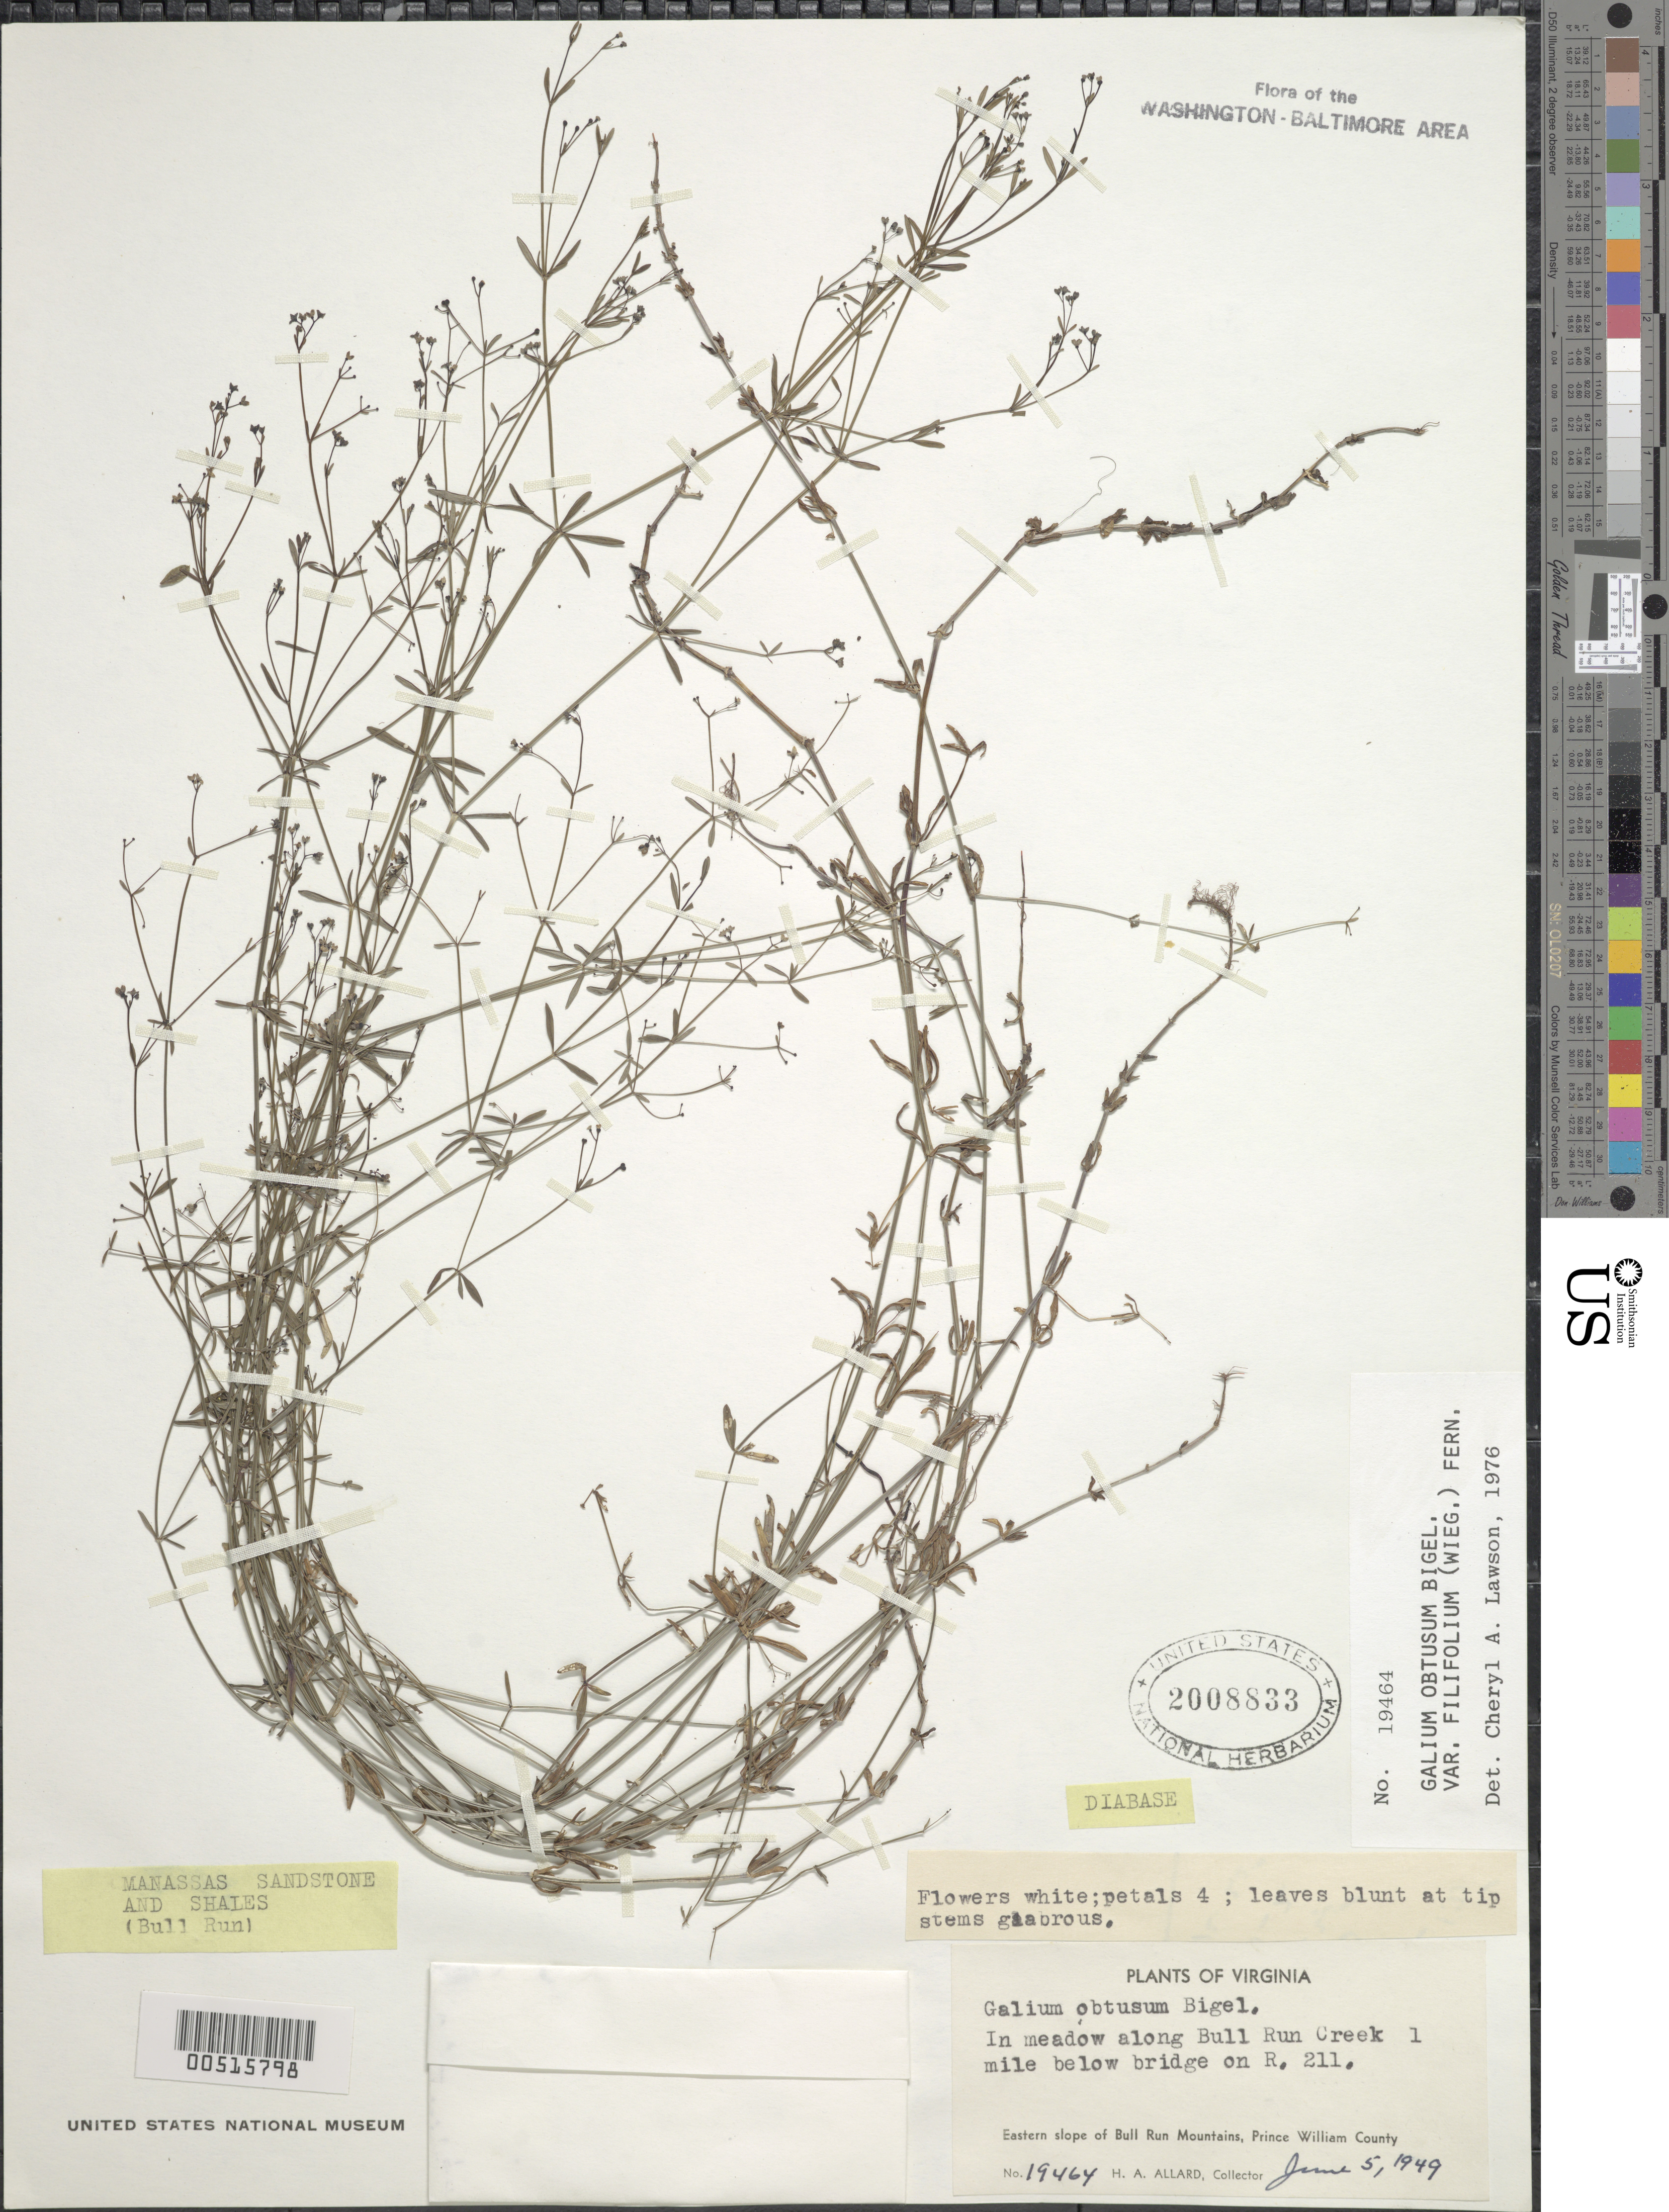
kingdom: Plantae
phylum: Tracheophyta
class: Magnoliopsida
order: Gentianales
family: Rubiaceae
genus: Galium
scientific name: Galium obtusum var. filifolium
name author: (Wiegand) Fernald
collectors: H. A. Allard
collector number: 19464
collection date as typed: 05 Jun 1949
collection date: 1949-06-05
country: United States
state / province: Virginia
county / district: Prince William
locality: Bull Run Creek, 1 mi. below Bridge on Rt. 211, E slope of Bull Run Mts. Bull Run Mts.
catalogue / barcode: US 2008833